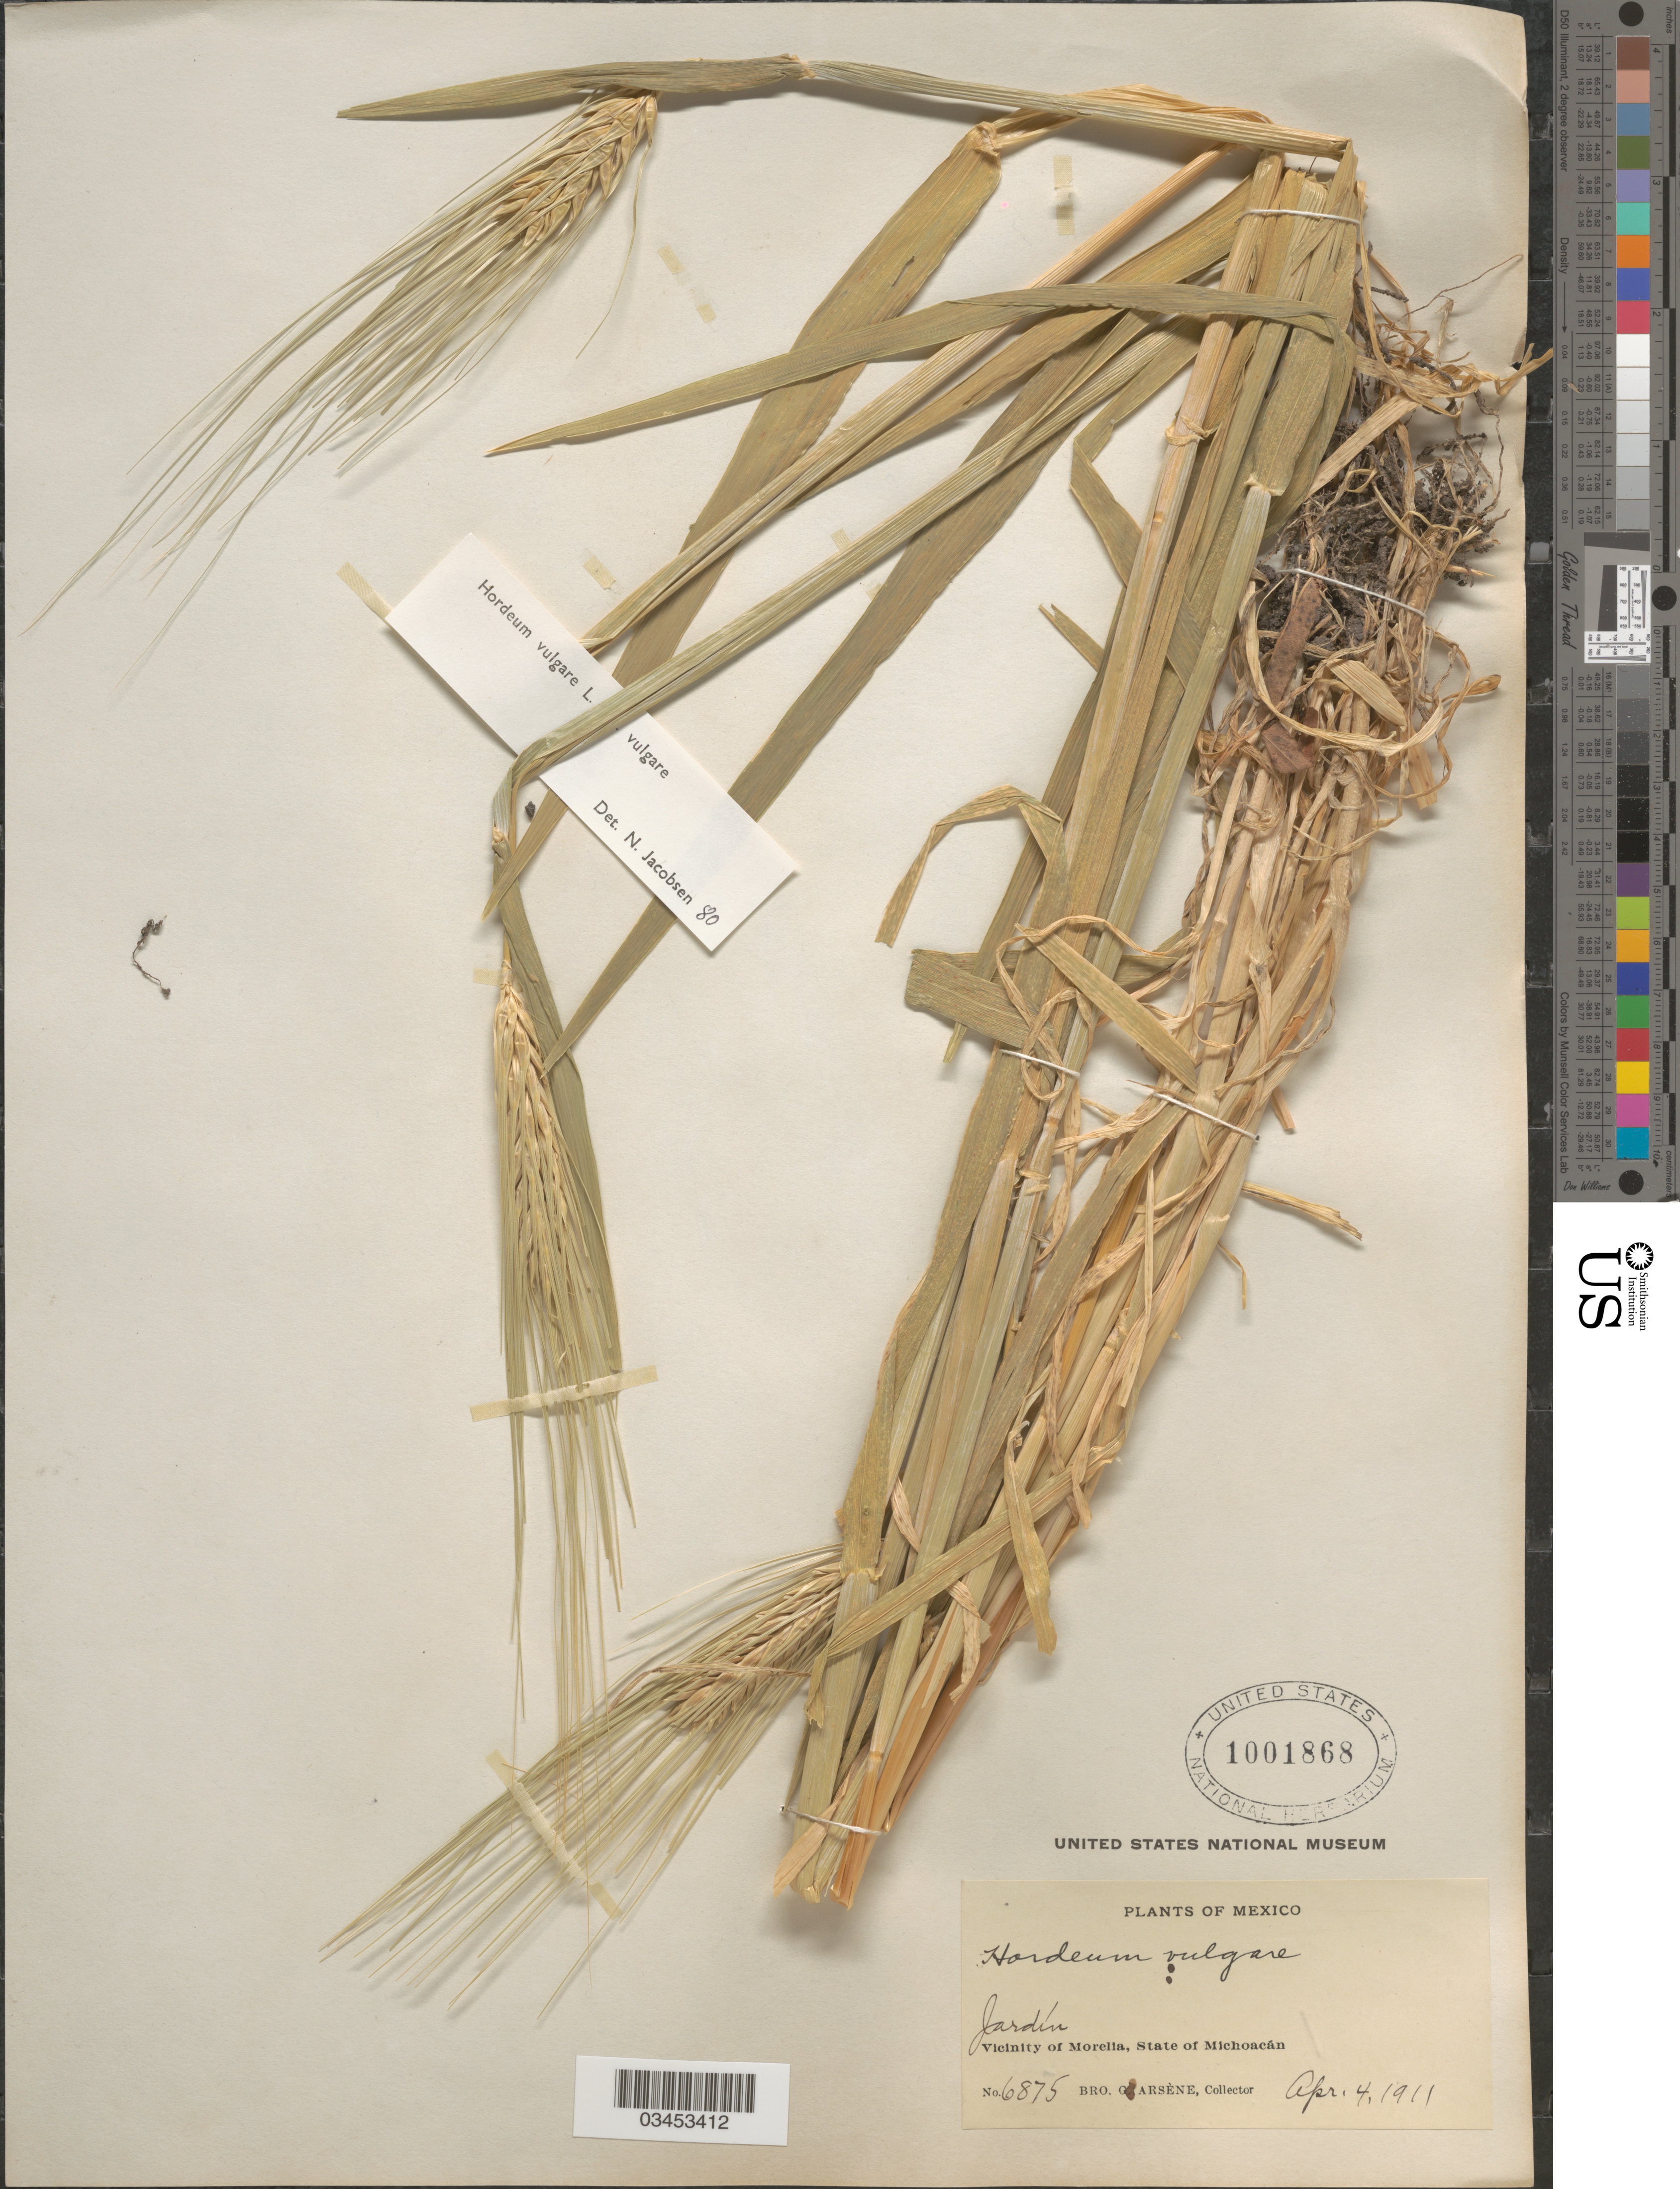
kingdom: Plantae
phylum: Tracheophyta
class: Liliopsida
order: Poales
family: Poaceae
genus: Hordeum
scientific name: Hordeum sp.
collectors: Bro. G. Arsène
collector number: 6875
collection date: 1911-04-04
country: Mexico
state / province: Michoacán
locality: Jardín. Vicinity of Morelia, State of Michoacán.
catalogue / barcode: US 1001868